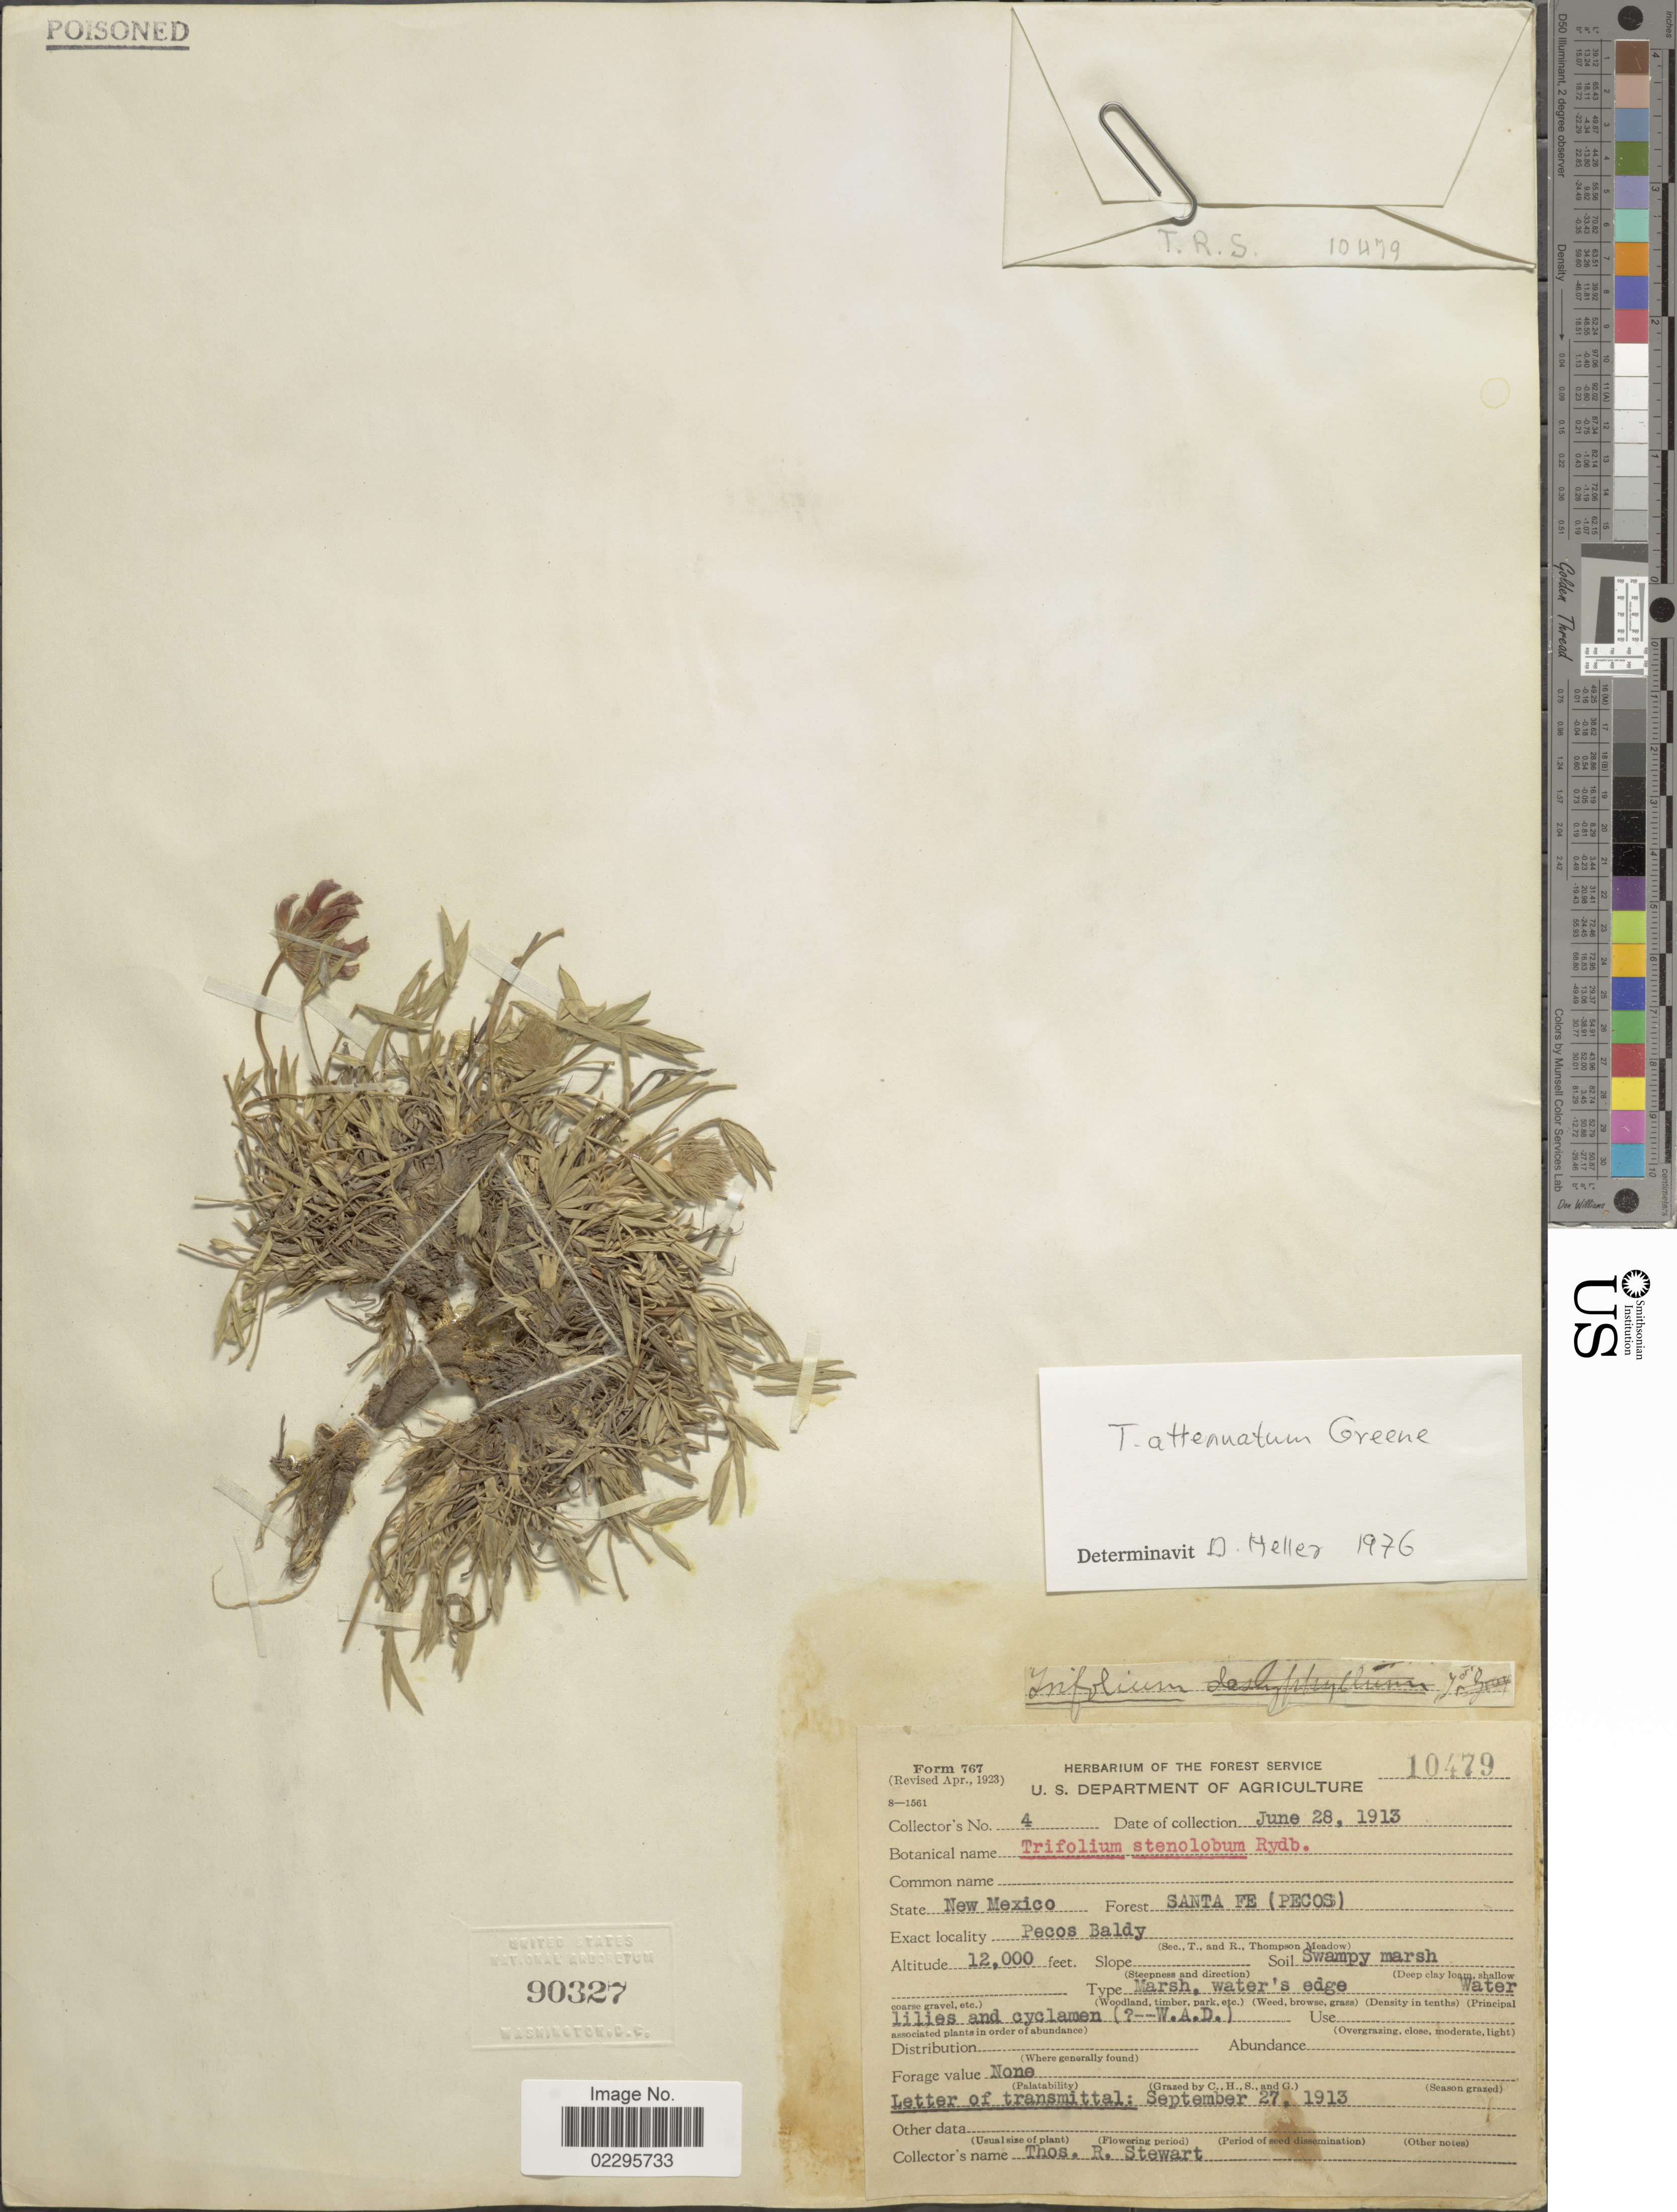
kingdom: Plantae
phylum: Tracheophyta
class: Magnoliopsida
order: Fabales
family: Fabaceae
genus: Trifolium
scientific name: Trifolium attenuatum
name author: Greene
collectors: T. Stewart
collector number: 4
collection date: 1913-09-27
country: United States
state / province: New Mexico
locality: Forest Santa Fe, Pecos Baldy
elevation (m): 3658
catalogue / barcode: US 90327